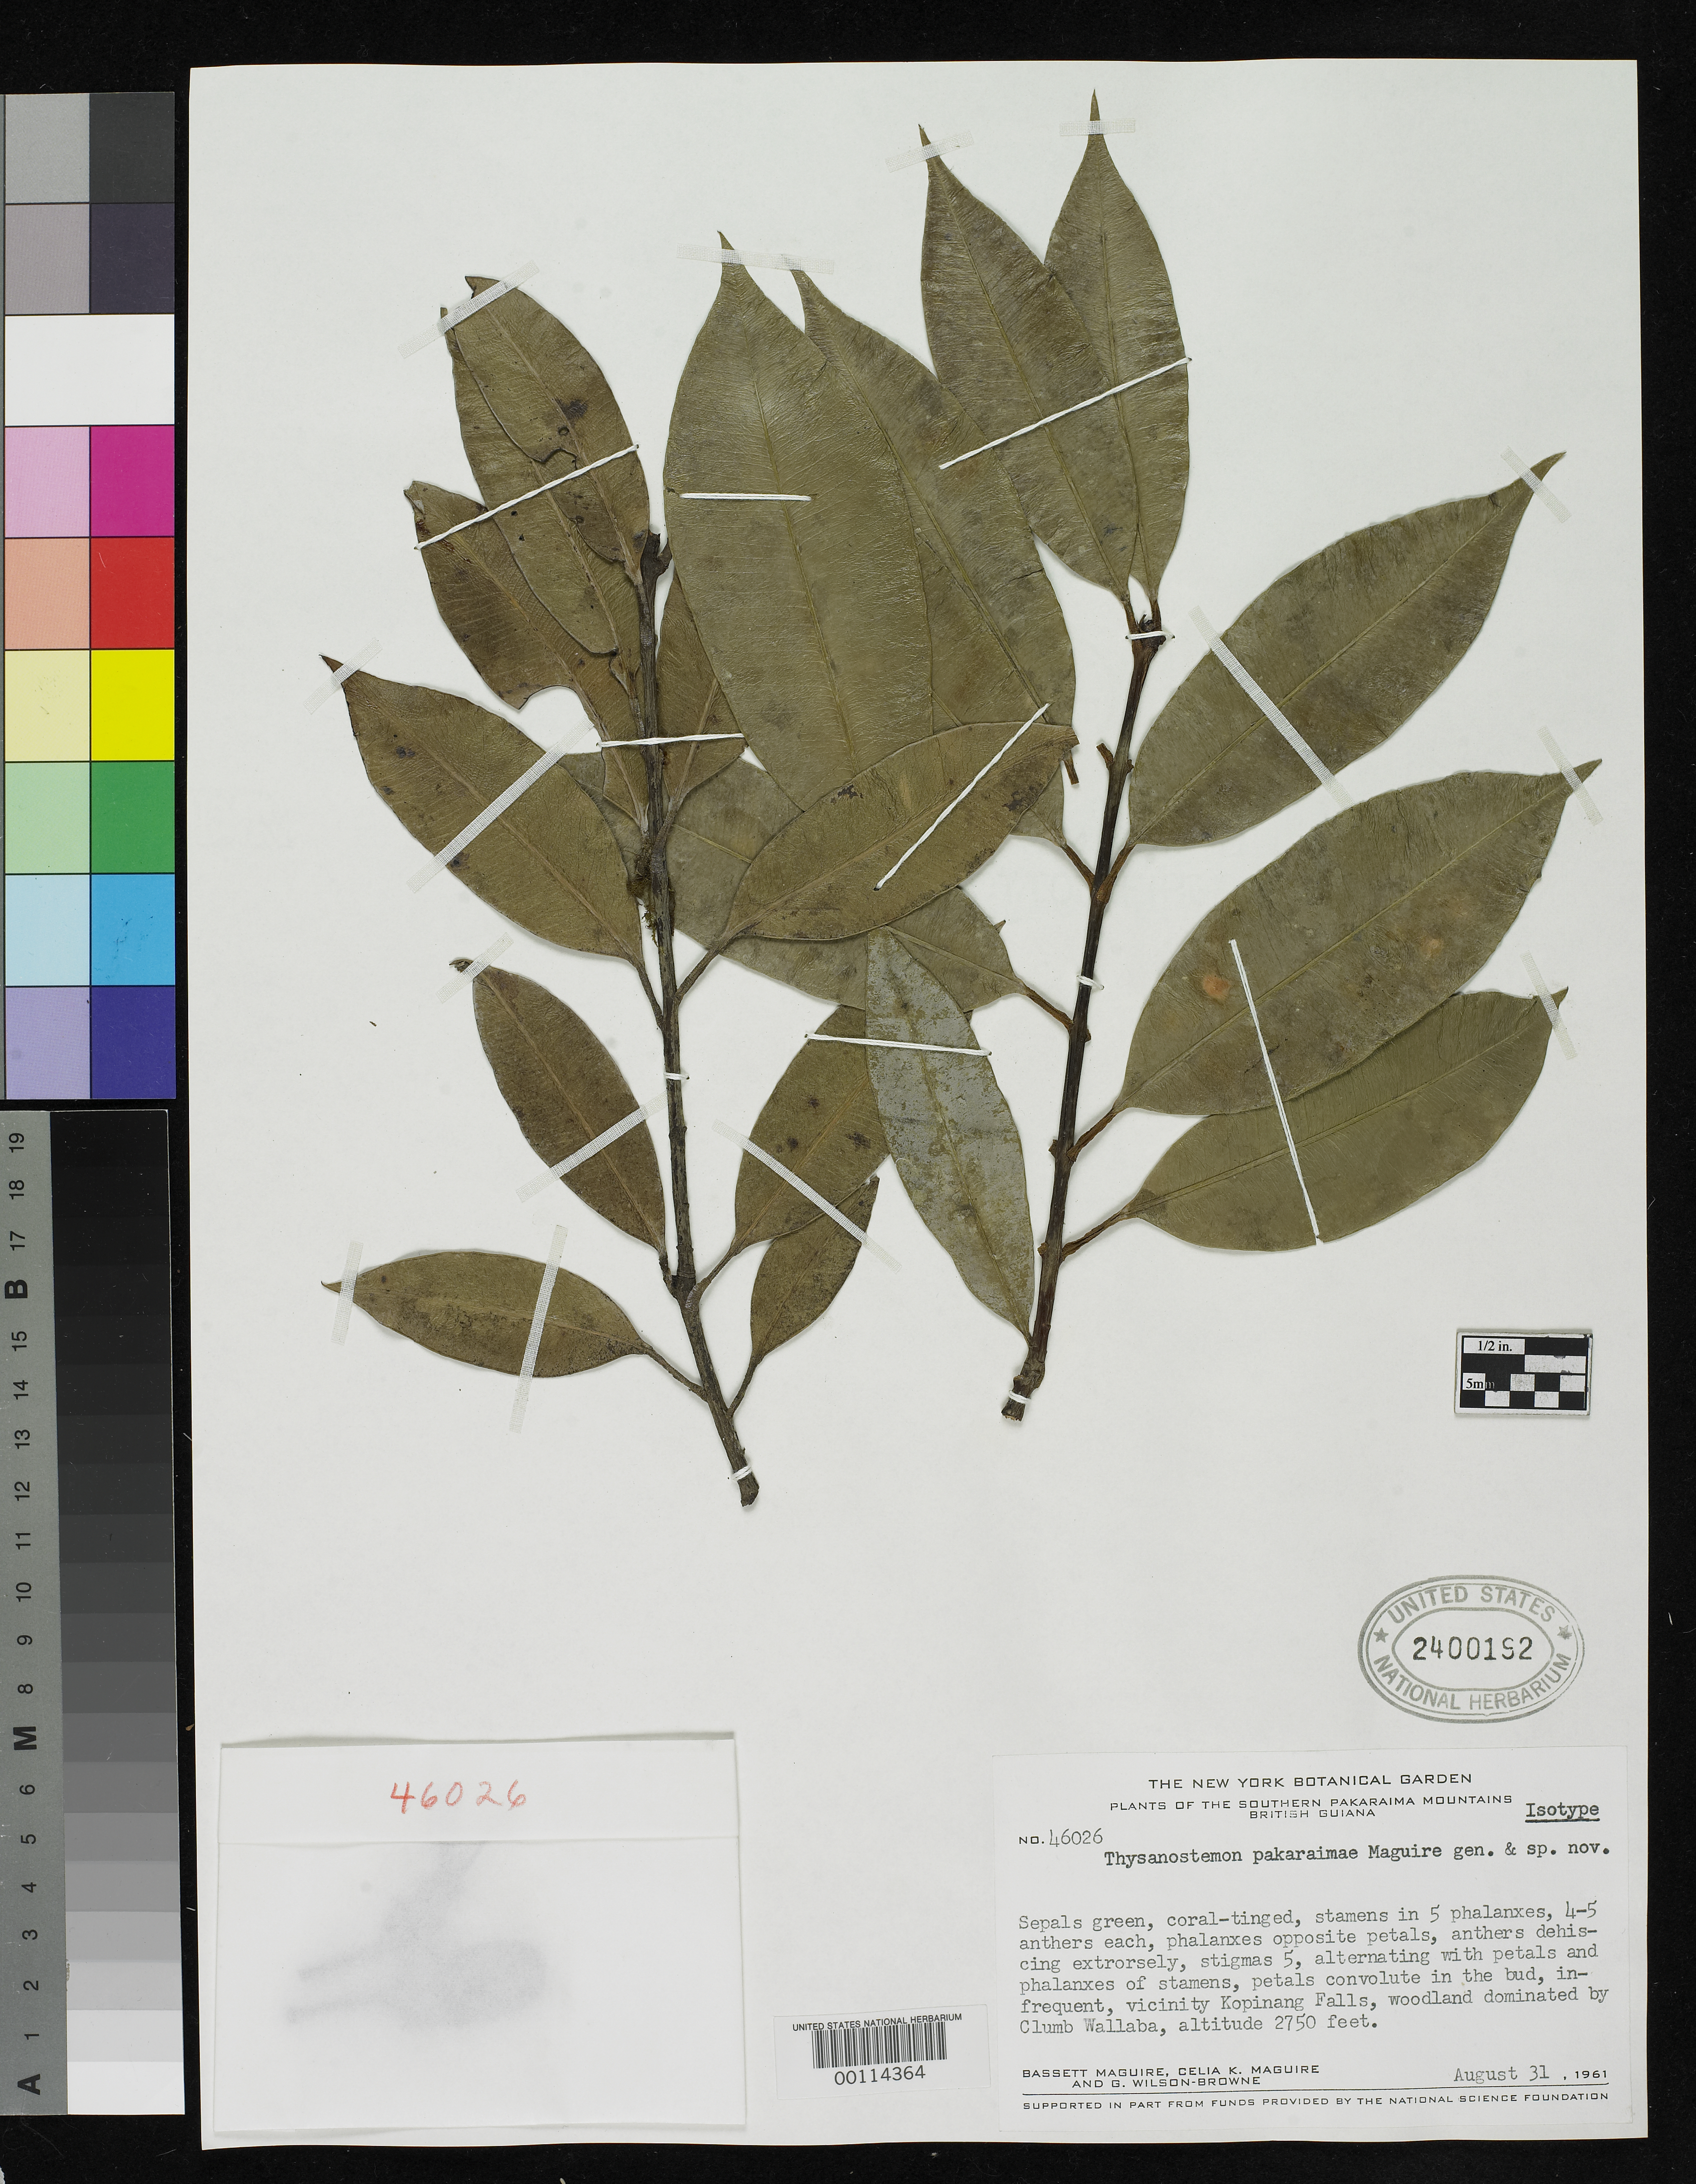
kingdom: Plantae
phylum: Tracheophyta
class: Magnoliopsida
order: Malpighiales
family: Clusiaceae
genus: Thysanostemon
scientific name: Thysanostemon pakaraimae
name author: Maguire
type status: Isotype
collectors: B. Maguire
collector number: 46026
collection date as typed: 31 Aug 1961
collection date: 1961-08-31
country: Guyana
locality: Pakaraima Mountains.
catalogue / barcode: US 2400192